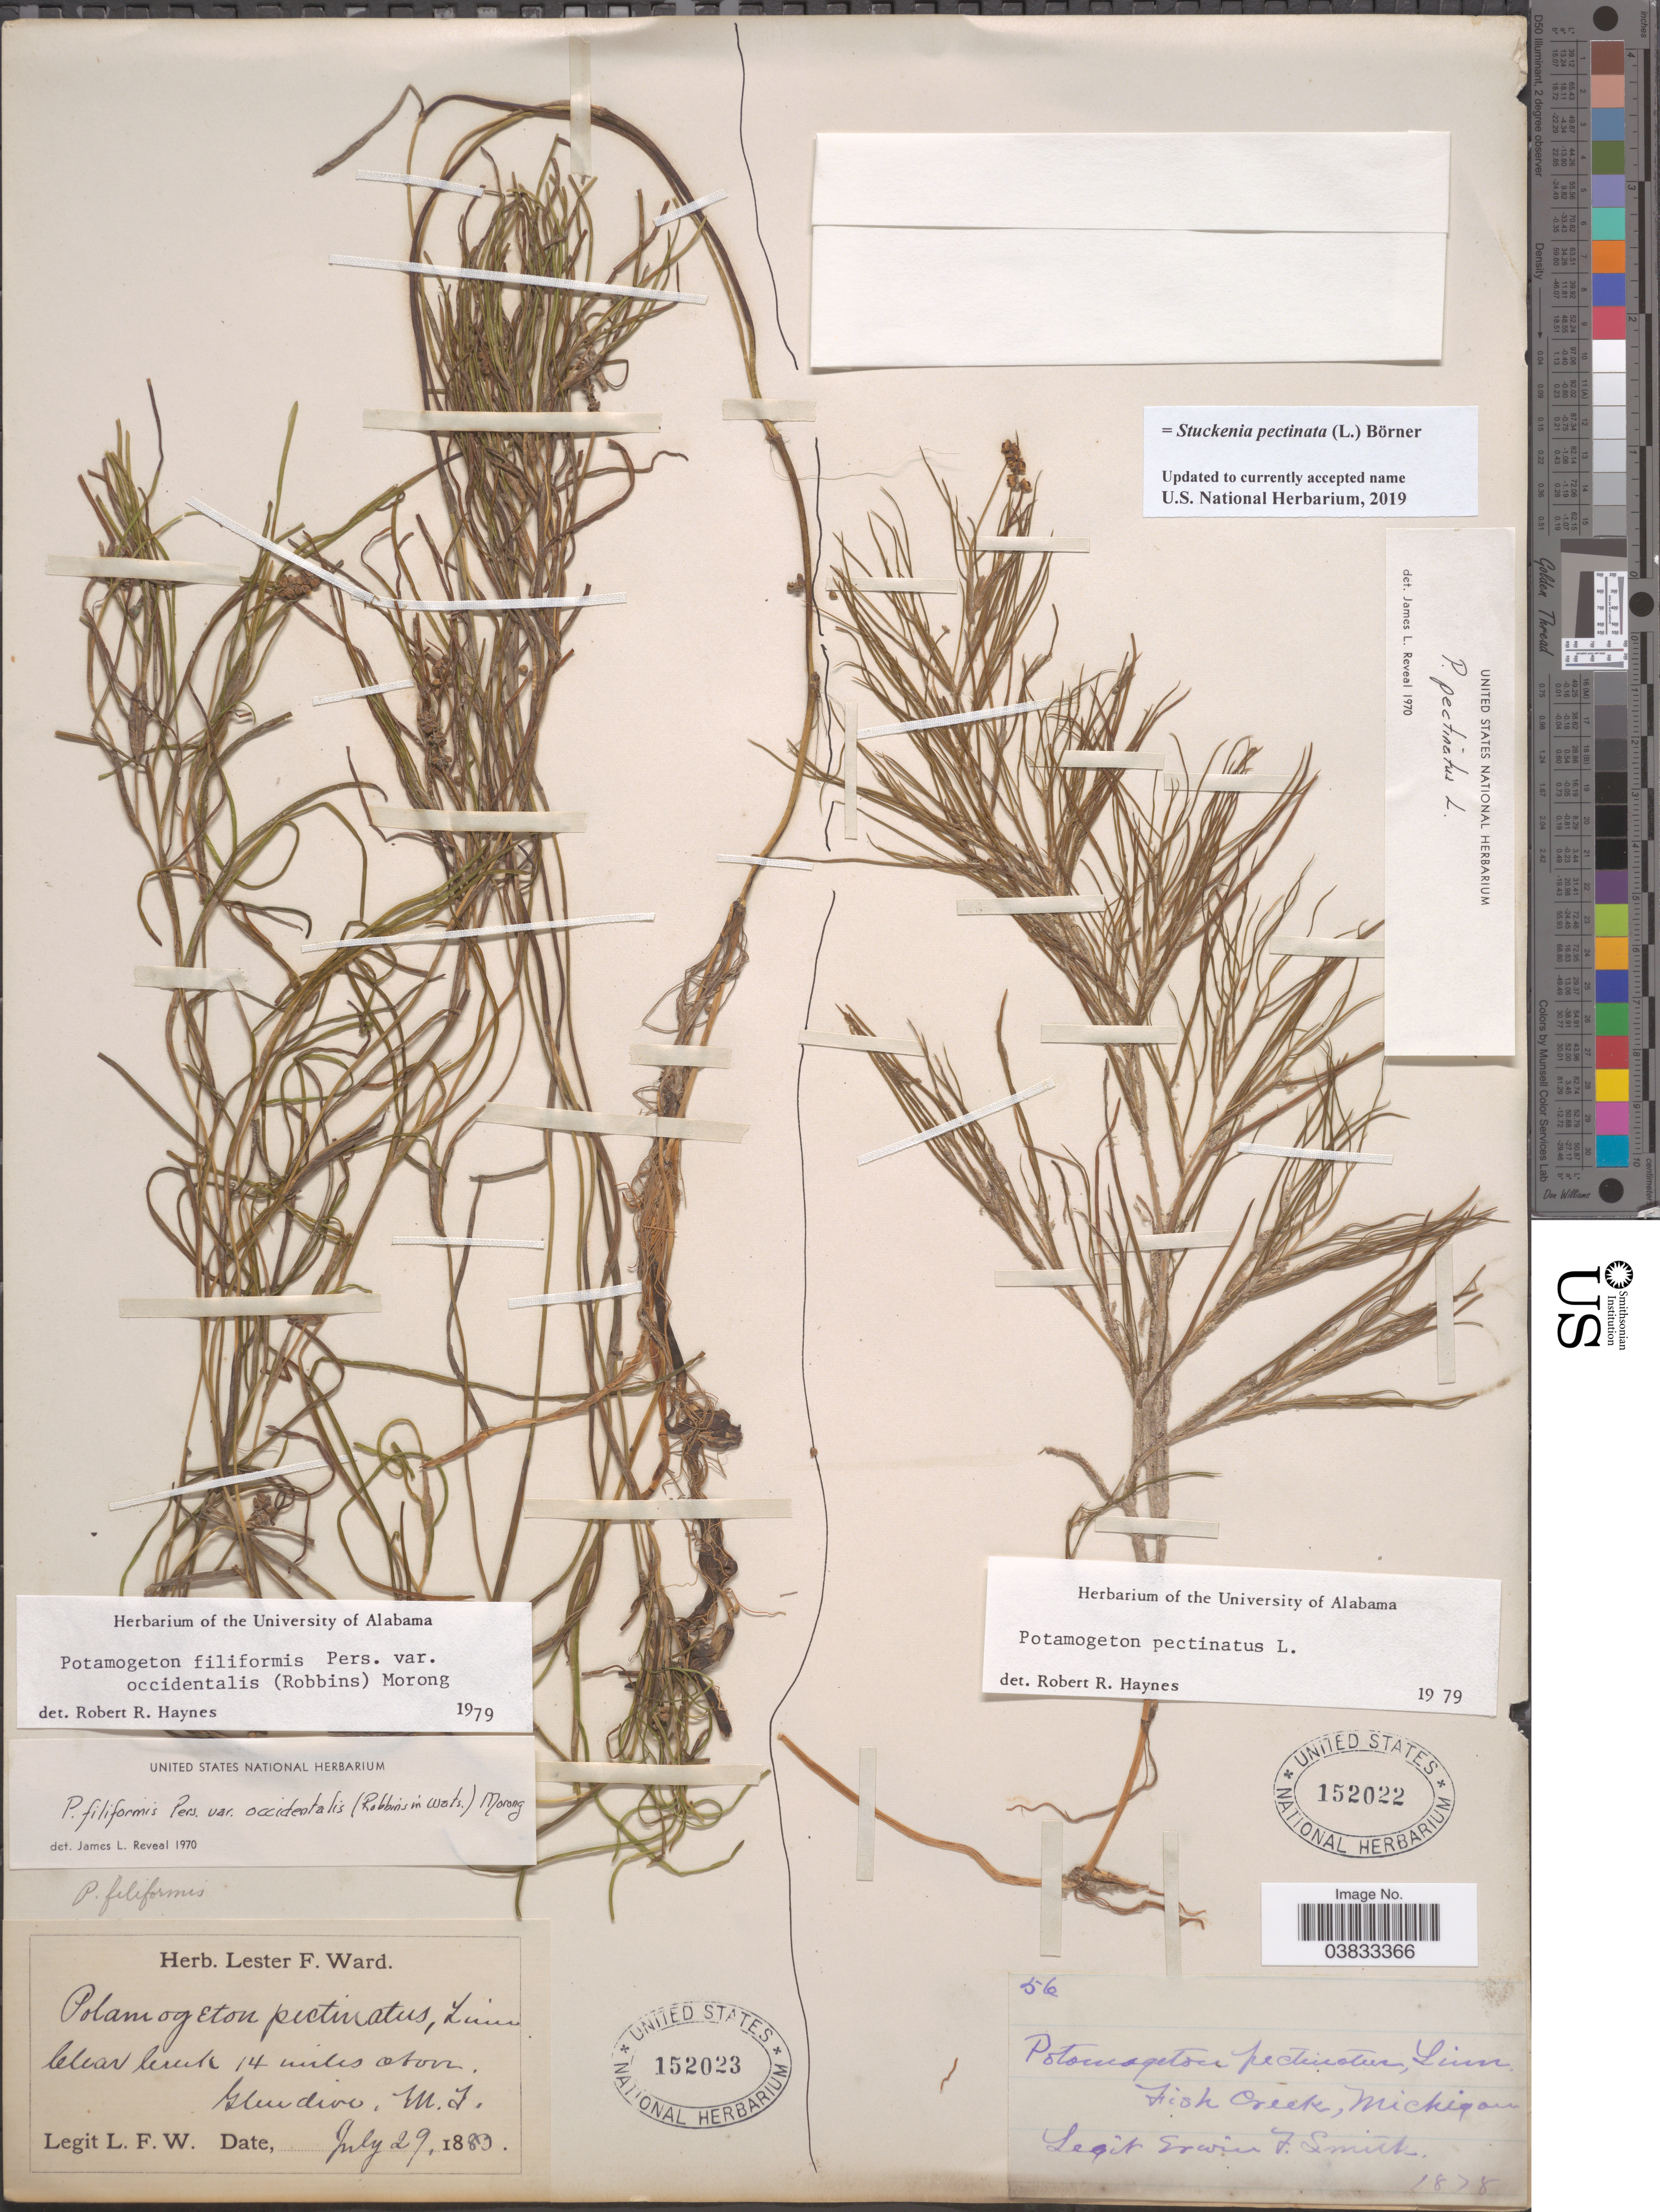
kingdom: Plantae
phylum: Tracheophyta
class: Liliopsida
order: Alismatales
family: Potamogetonaceae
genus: Stuckenia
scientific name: Stuckenia pectinata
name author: (L.) Börner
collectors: E. F. Smith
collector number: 56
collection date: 1878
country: United States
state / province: Michigan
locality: Fish Creek.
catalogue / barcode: US 152022-2